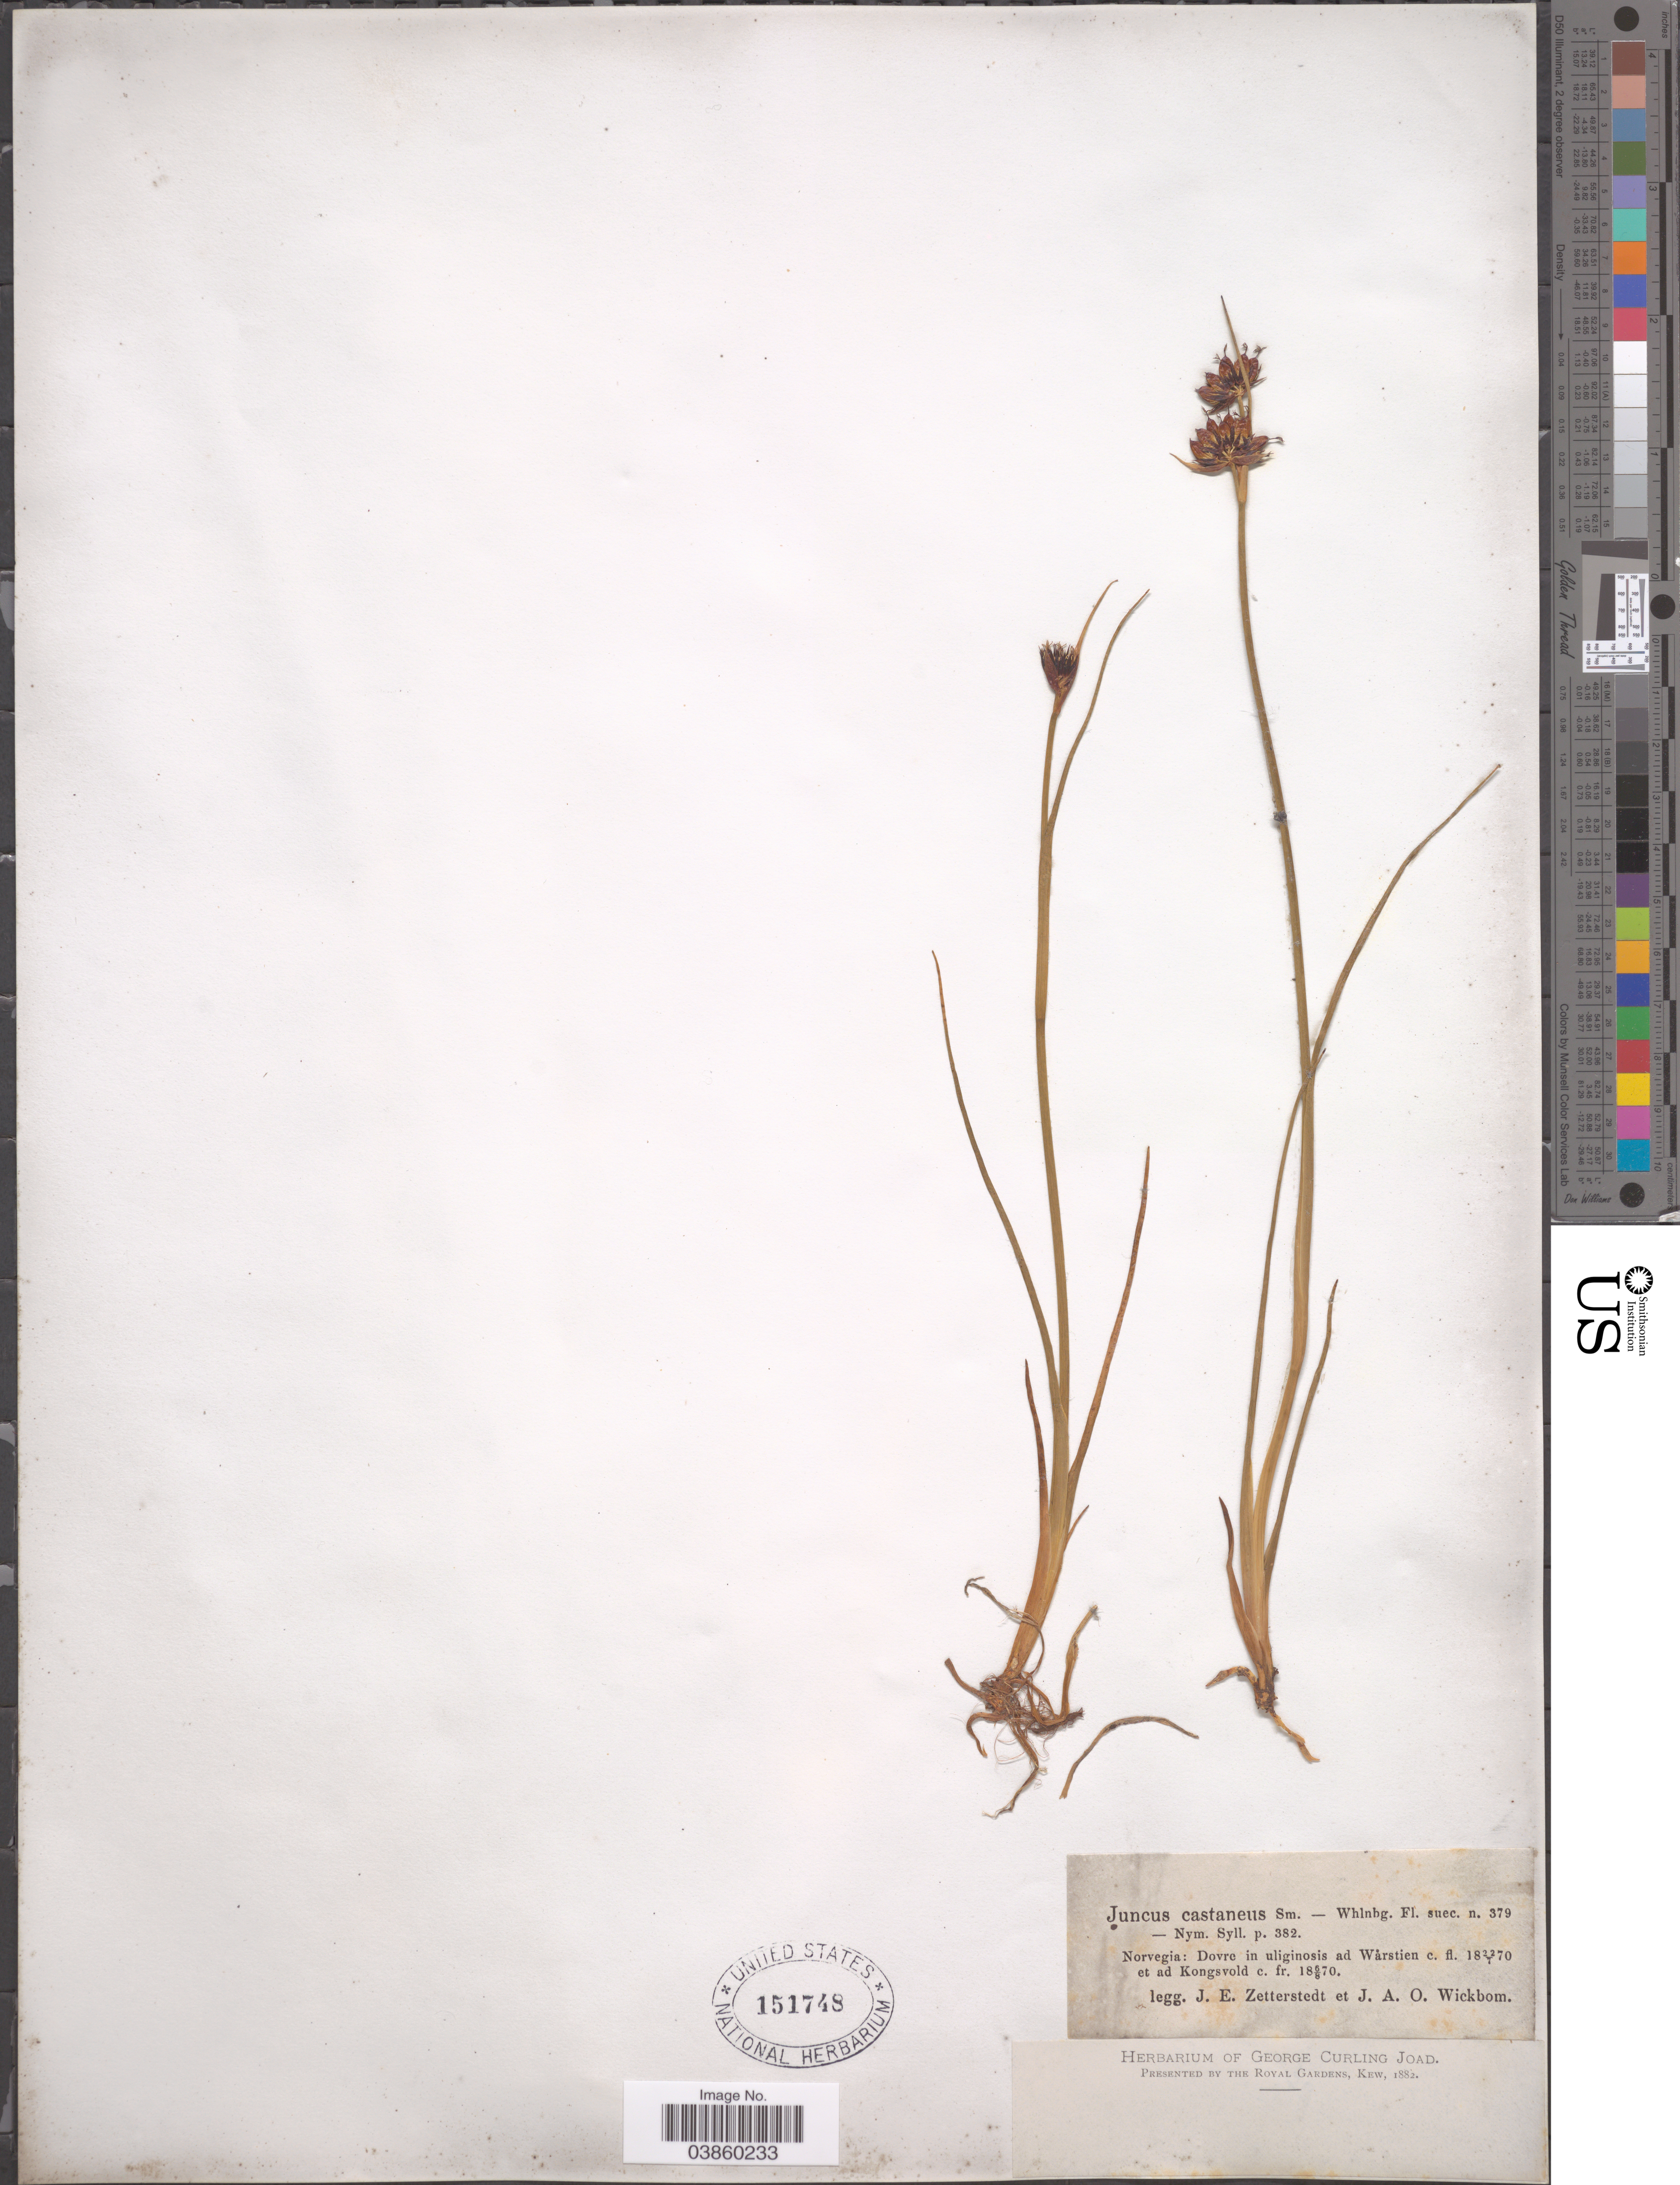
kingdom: Plantae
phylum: Tracheophyta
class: Liliopsida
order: Poales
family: Juncaceae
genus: Juncus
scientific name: Juncus castaneus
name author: Sm.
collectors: J.E. Zetterstedt & J. Wickbom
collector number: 379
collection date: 1870-07-22/1870-08-06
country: Norway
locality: Norvegia: Dovre in ugliginosis ad Wårstien et ad Kongsvold.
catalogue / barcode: US 151748